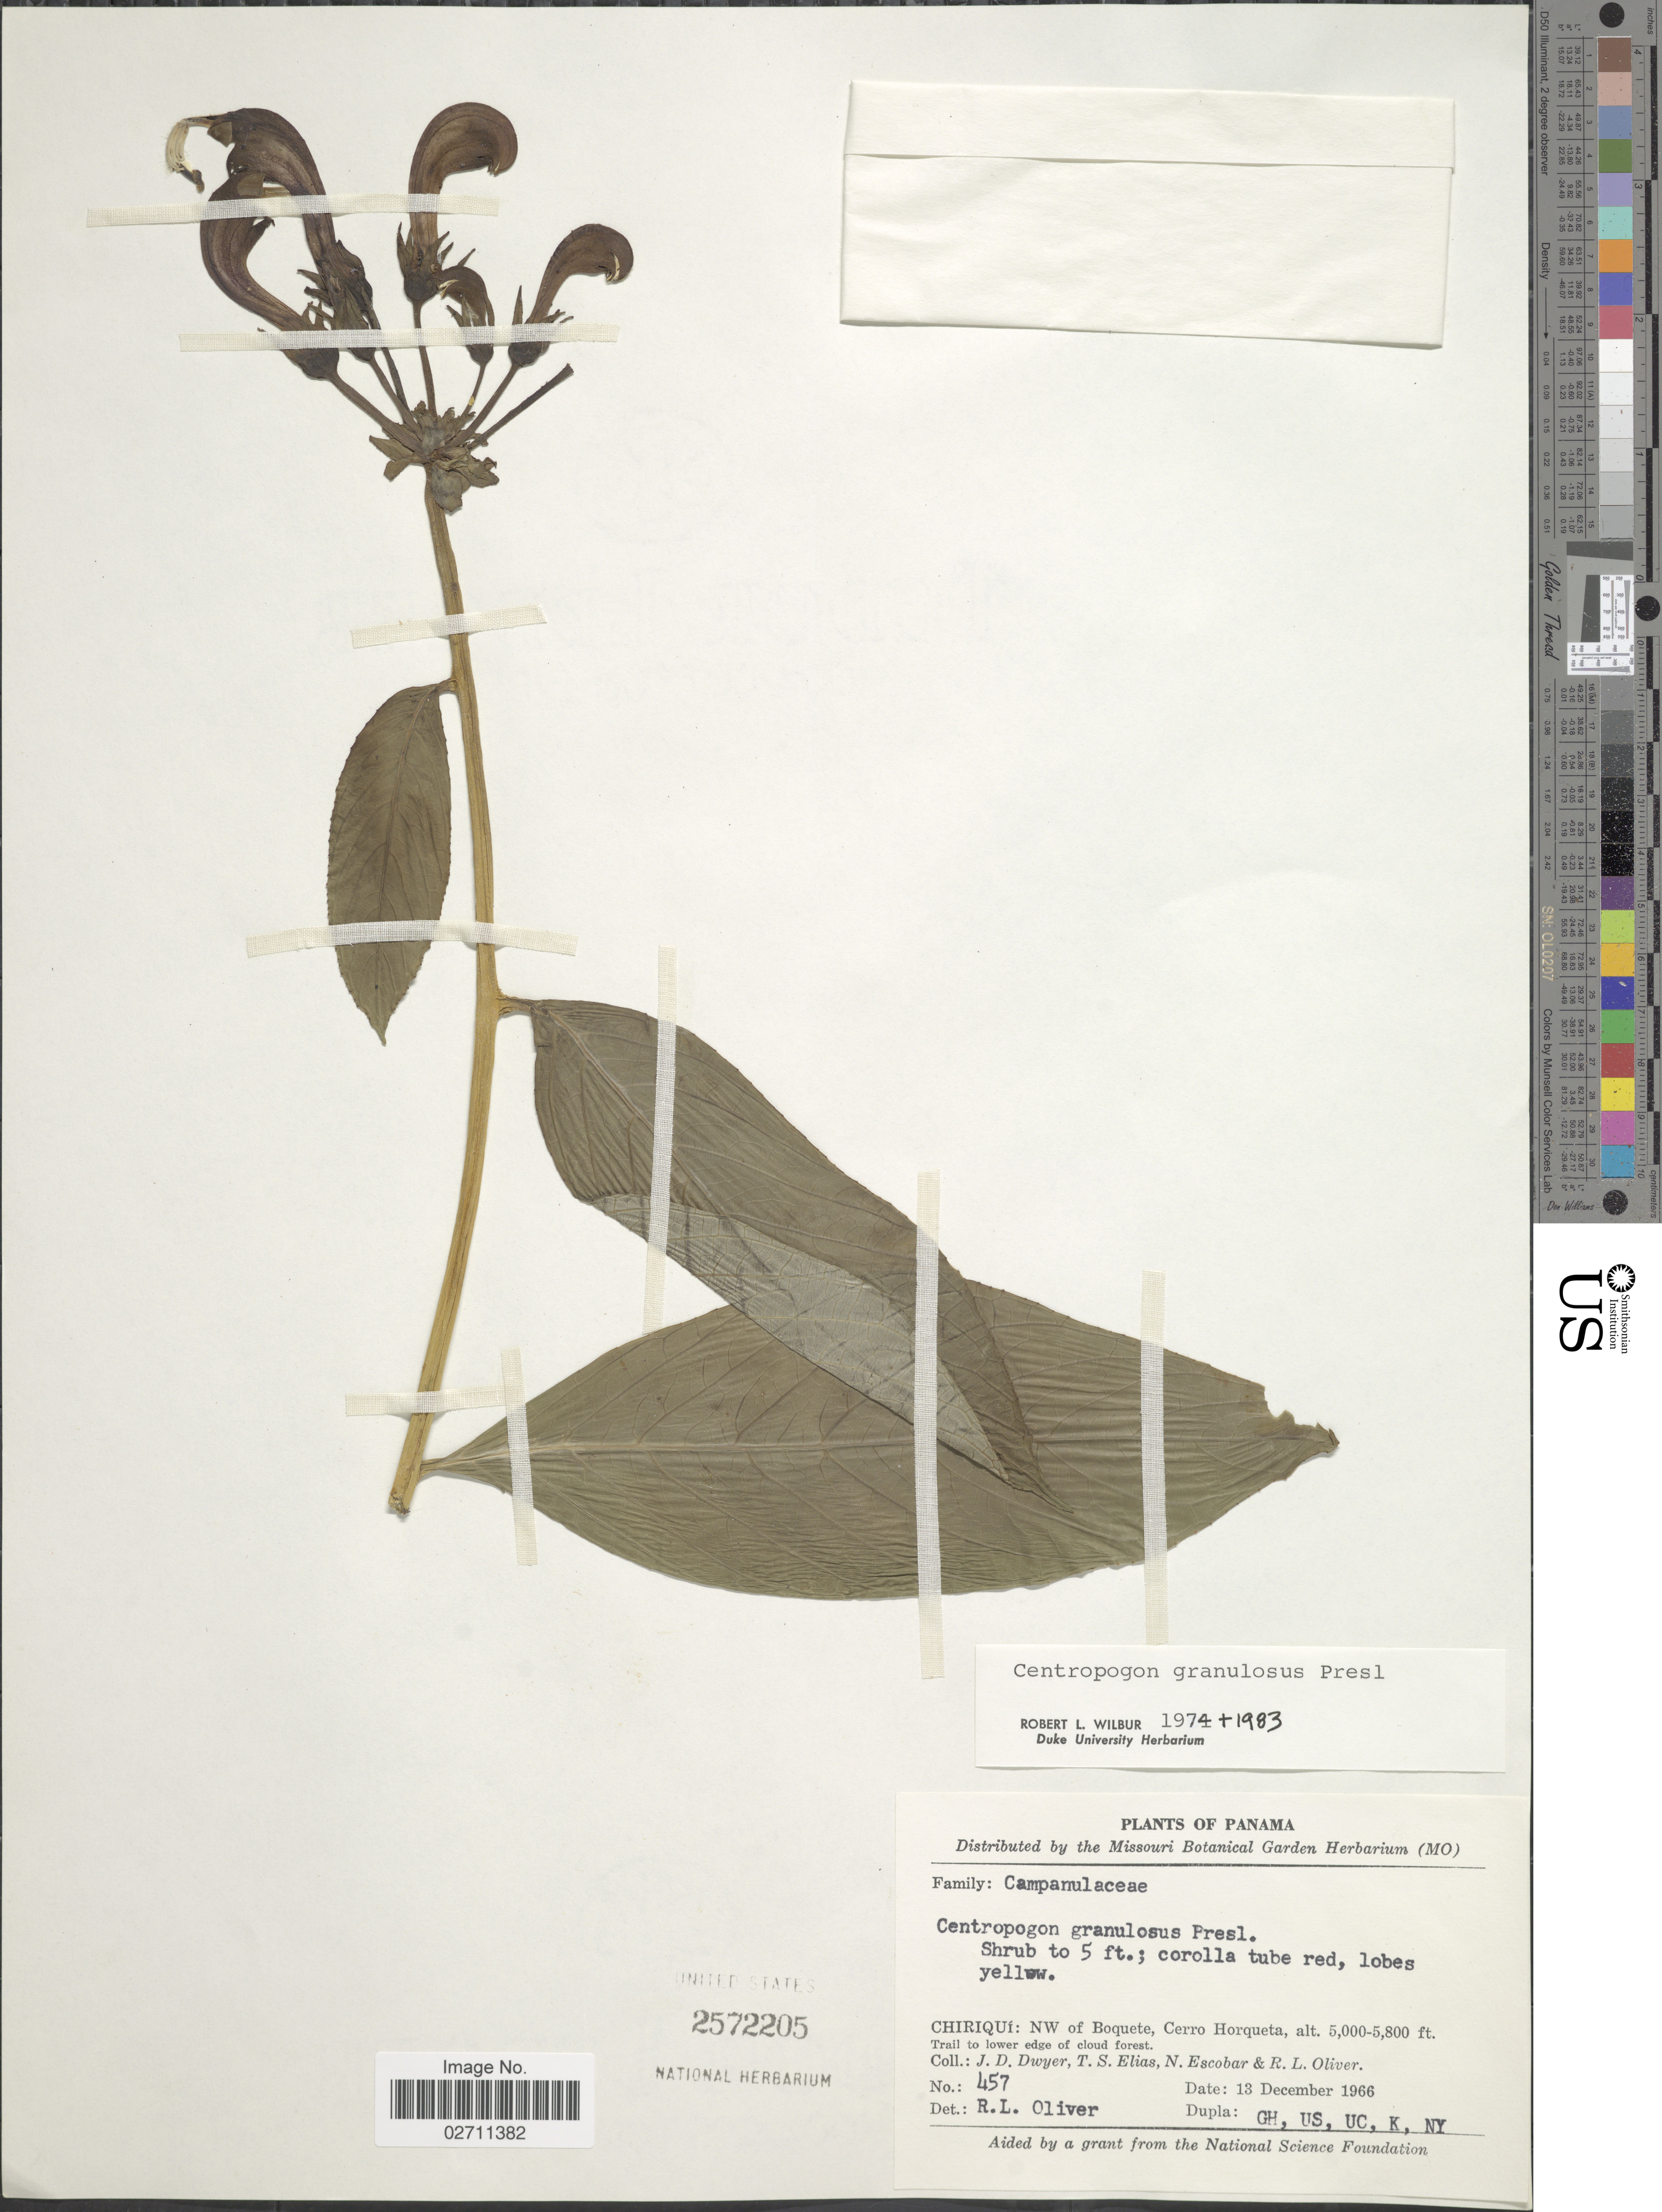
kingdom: Plantae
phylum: Tracheophyta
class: Magnoliopsida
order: Asterales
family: Campanulaceae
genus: Centropogon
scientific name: Centropogon granulosus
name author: C. Presl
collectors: J. D. Dwyer, T. S. Elias, N. Escobar & R. Oliver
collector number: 457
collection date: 1966-12-13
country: Panama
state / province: Chiriqui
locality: NW of Boquete, Cerro Horqueta, Trail to lower edge of cloud forest.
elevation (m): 1524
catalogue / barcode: US 2572205